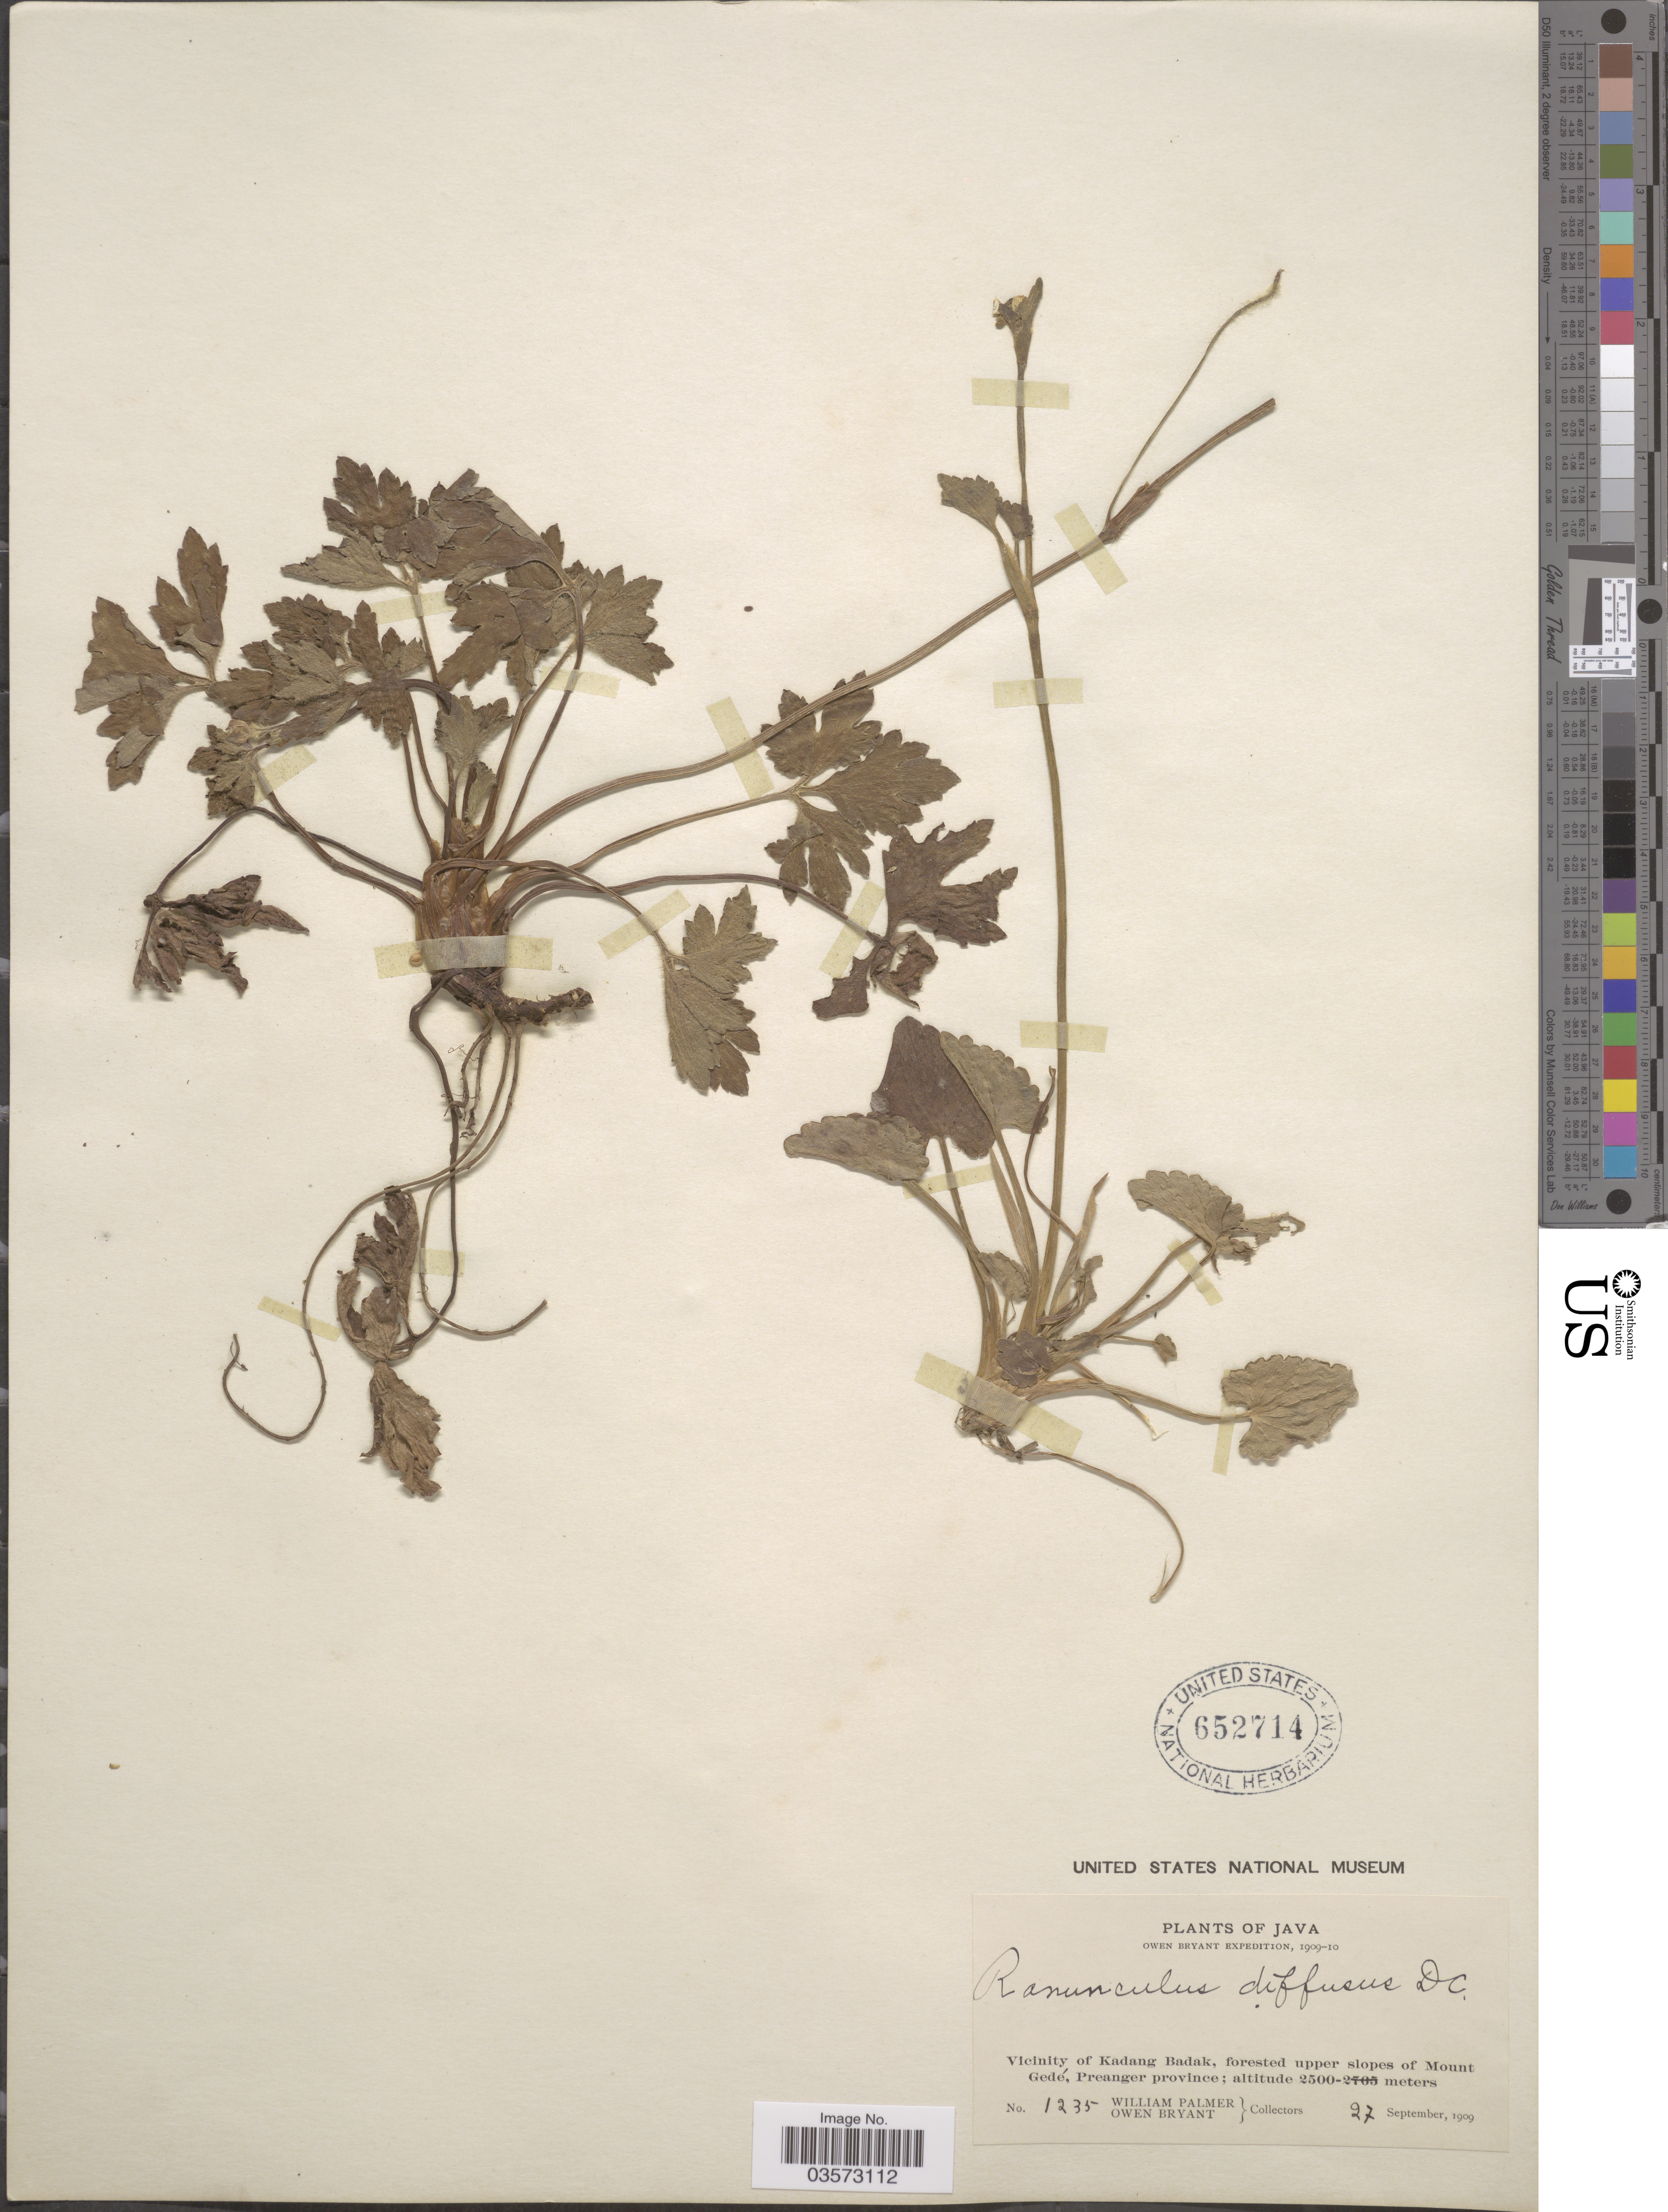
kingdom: Plantae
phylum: Tracheophyta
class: Magnoliopsida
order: Ranunculales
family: Ranunculaceae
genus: Ranunculus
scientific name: Ranunculus diffusus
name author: DC.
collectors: W. Palmer & O. Bryant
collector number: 1235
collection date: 1909-09-27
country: Indonesia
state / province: Java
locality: Vicinity of Kadang Badak, forested upper slopes of Mount Gedé, Preanger province.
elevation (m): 2500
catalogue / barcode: US 652714